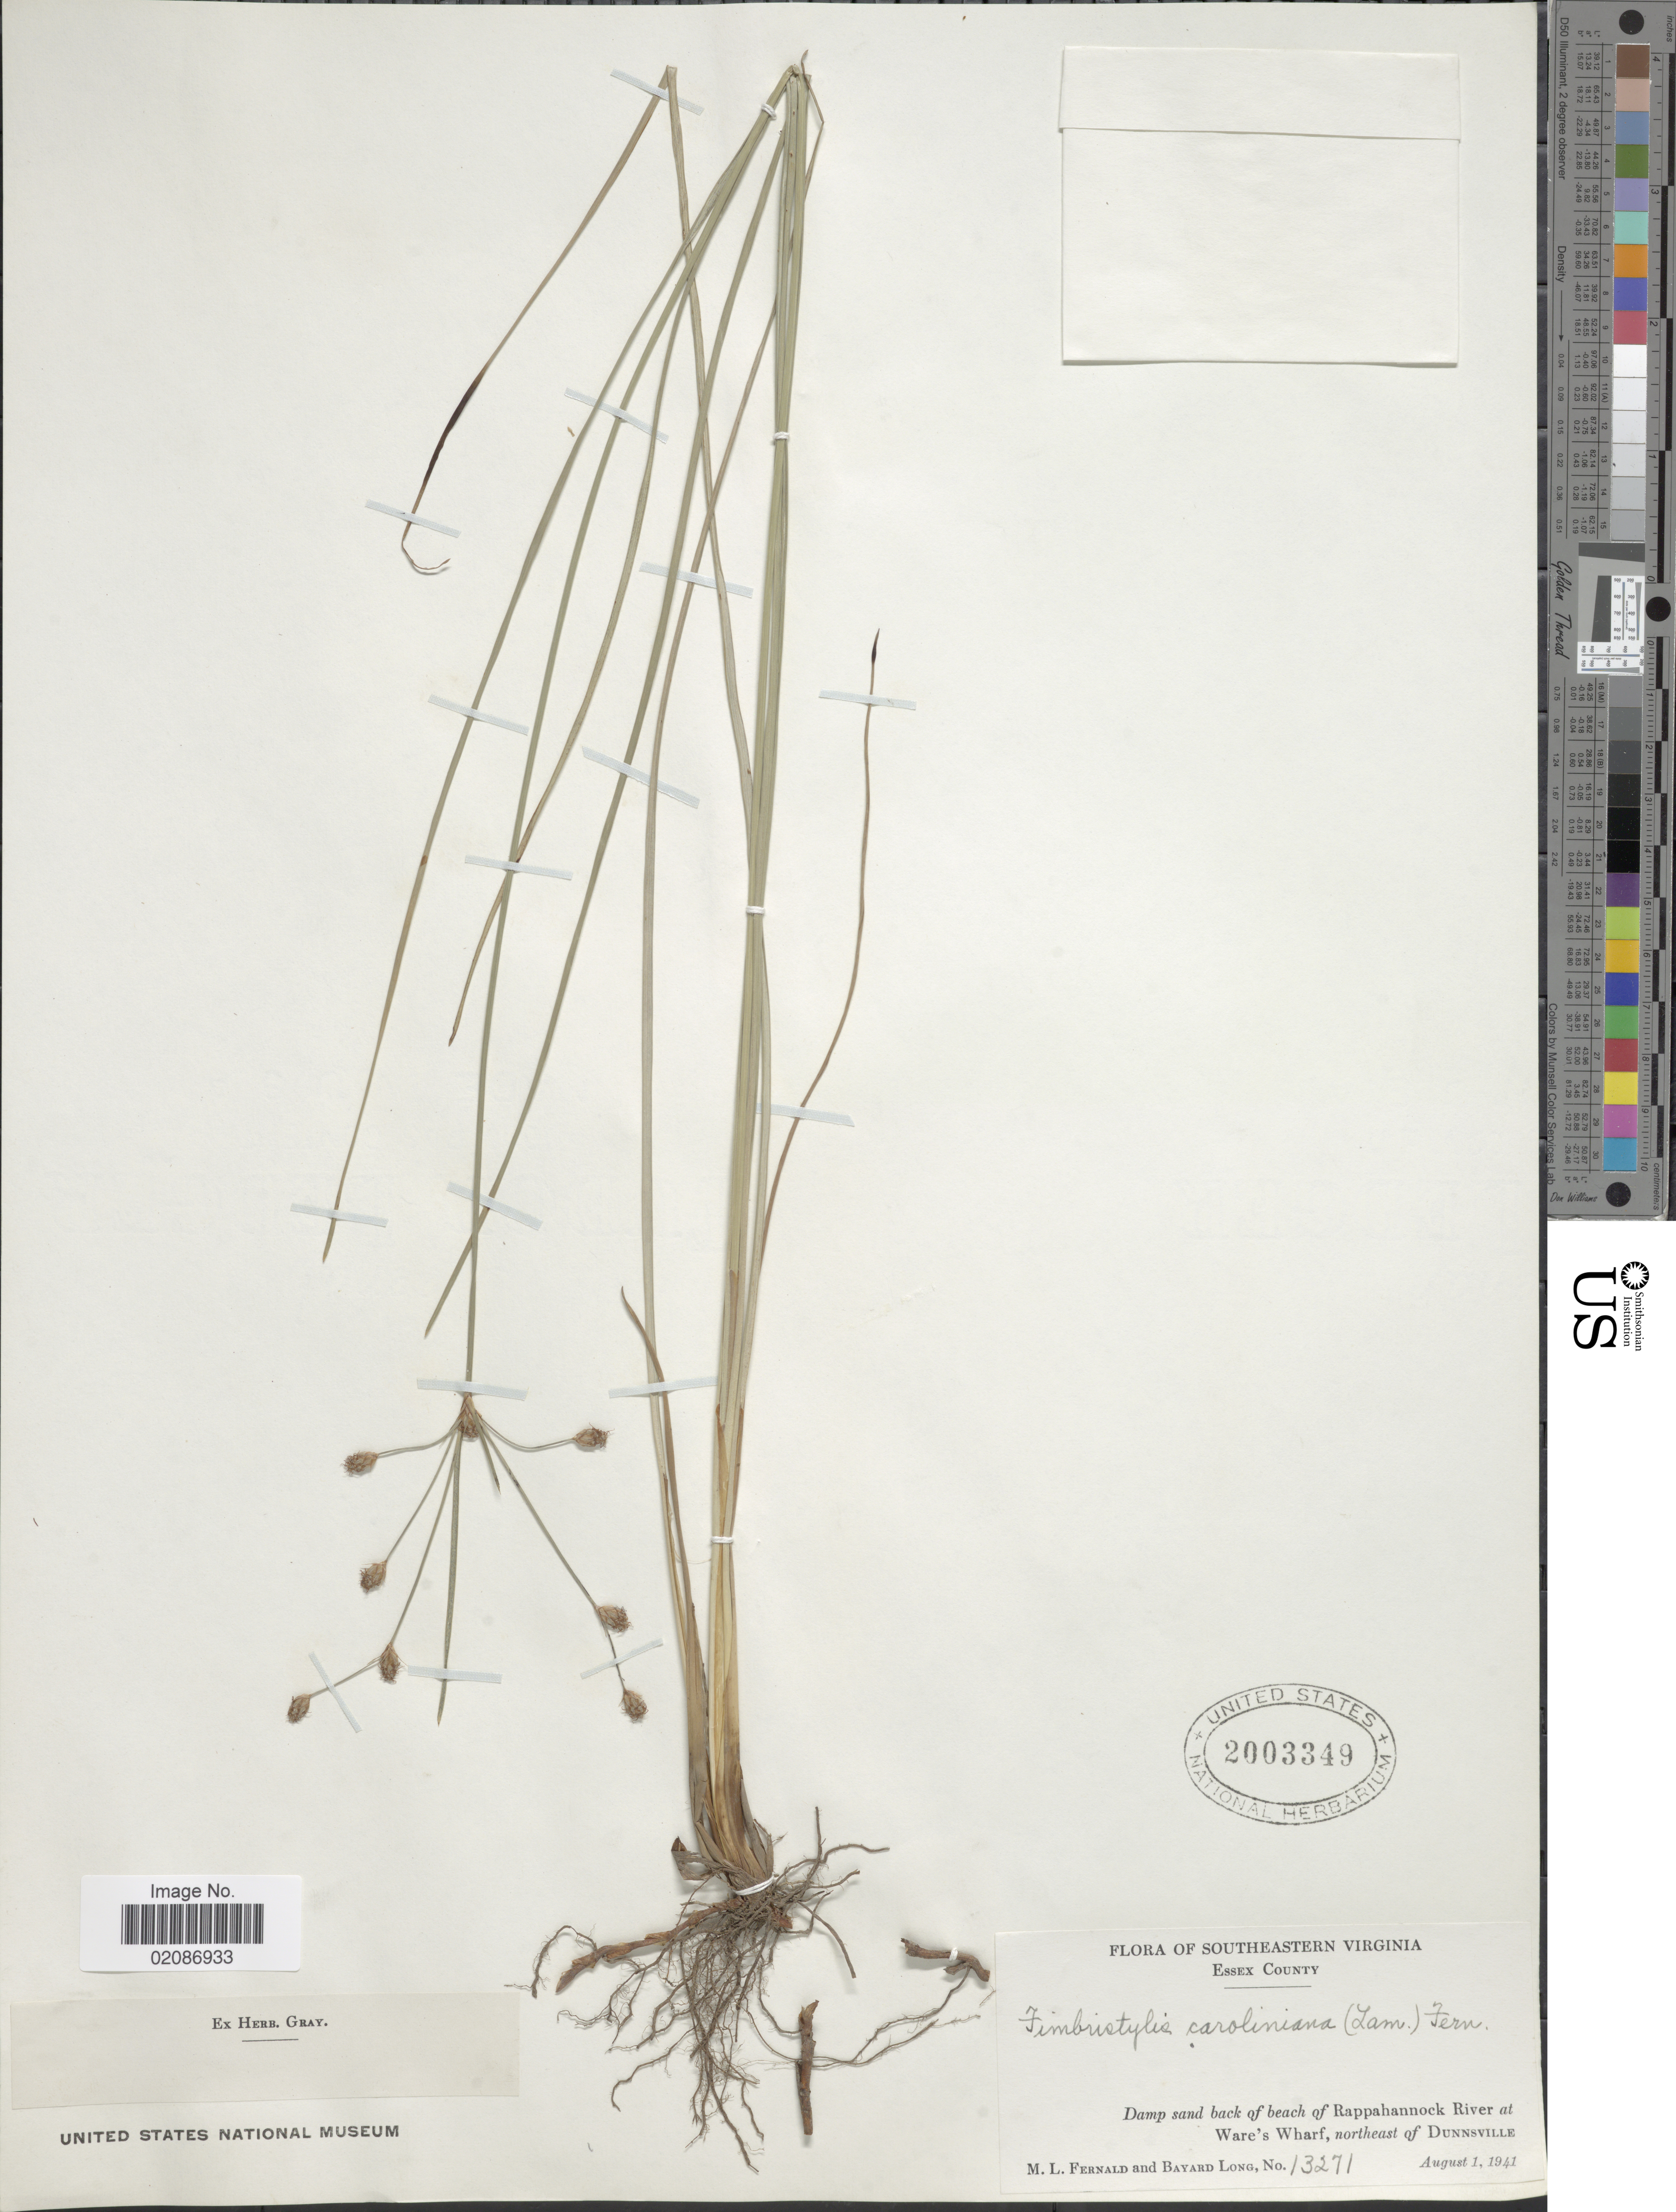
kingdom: Plantae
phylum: Tracheophyta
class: Liliopsida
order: Poales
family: Cyperaceae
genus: Fimbristylis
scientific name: Fimbristylis castanea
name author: (Michx.) Vahl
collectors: M. L. Fernald & B. Long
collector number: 13271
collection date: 1941-08-01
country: United States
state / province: Virginia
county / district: Essex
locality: Southeastern Virginia, Essex County, Damp sand back of beach of Rappahannock River at Ware's Wharf, northeast of Dunnsville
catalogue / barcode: US 2003349